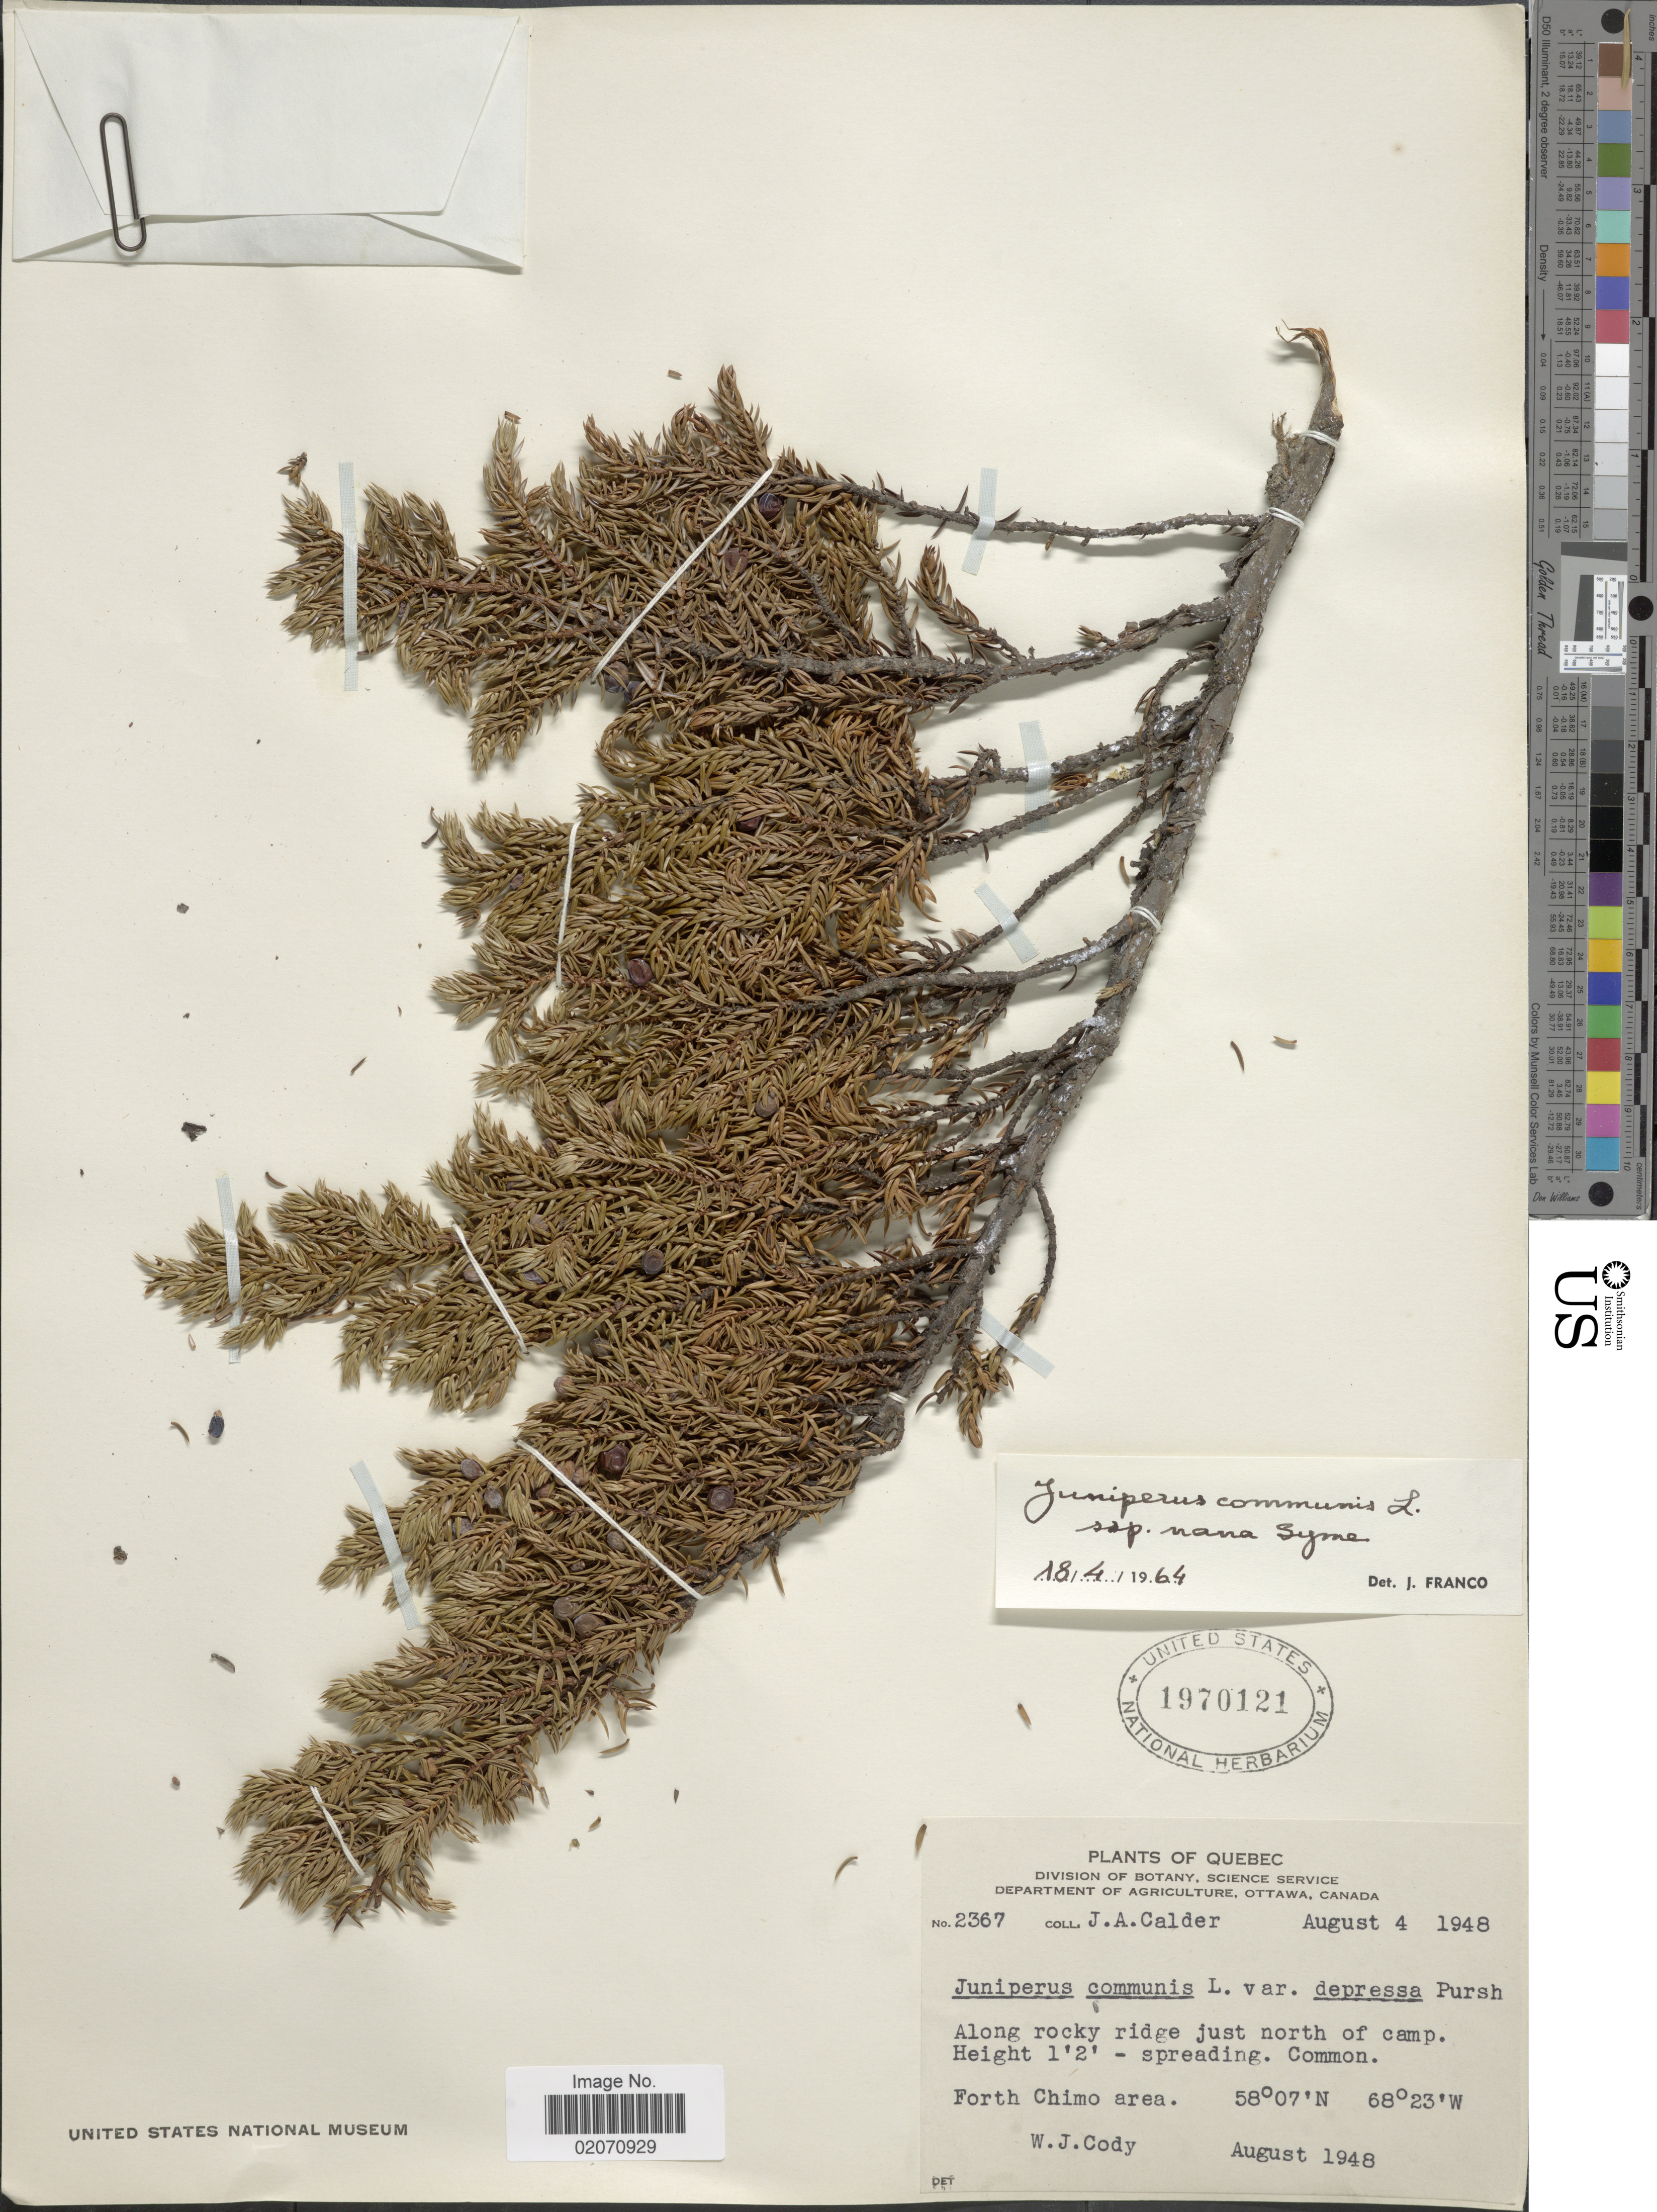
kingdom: Plantae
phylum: Tracheophyta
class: Pinopsida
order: Pinales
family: Cupressaceae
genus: Juniperus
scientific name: Juniperus communis subsp. nana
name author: (Willd.) Syme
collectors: J. A. Calder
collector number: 2367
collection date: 1948-08-04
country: Canada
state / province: Quebec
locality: Along rocky ridge just north of camp, Forth Chimo Area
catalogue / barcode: US 1970121